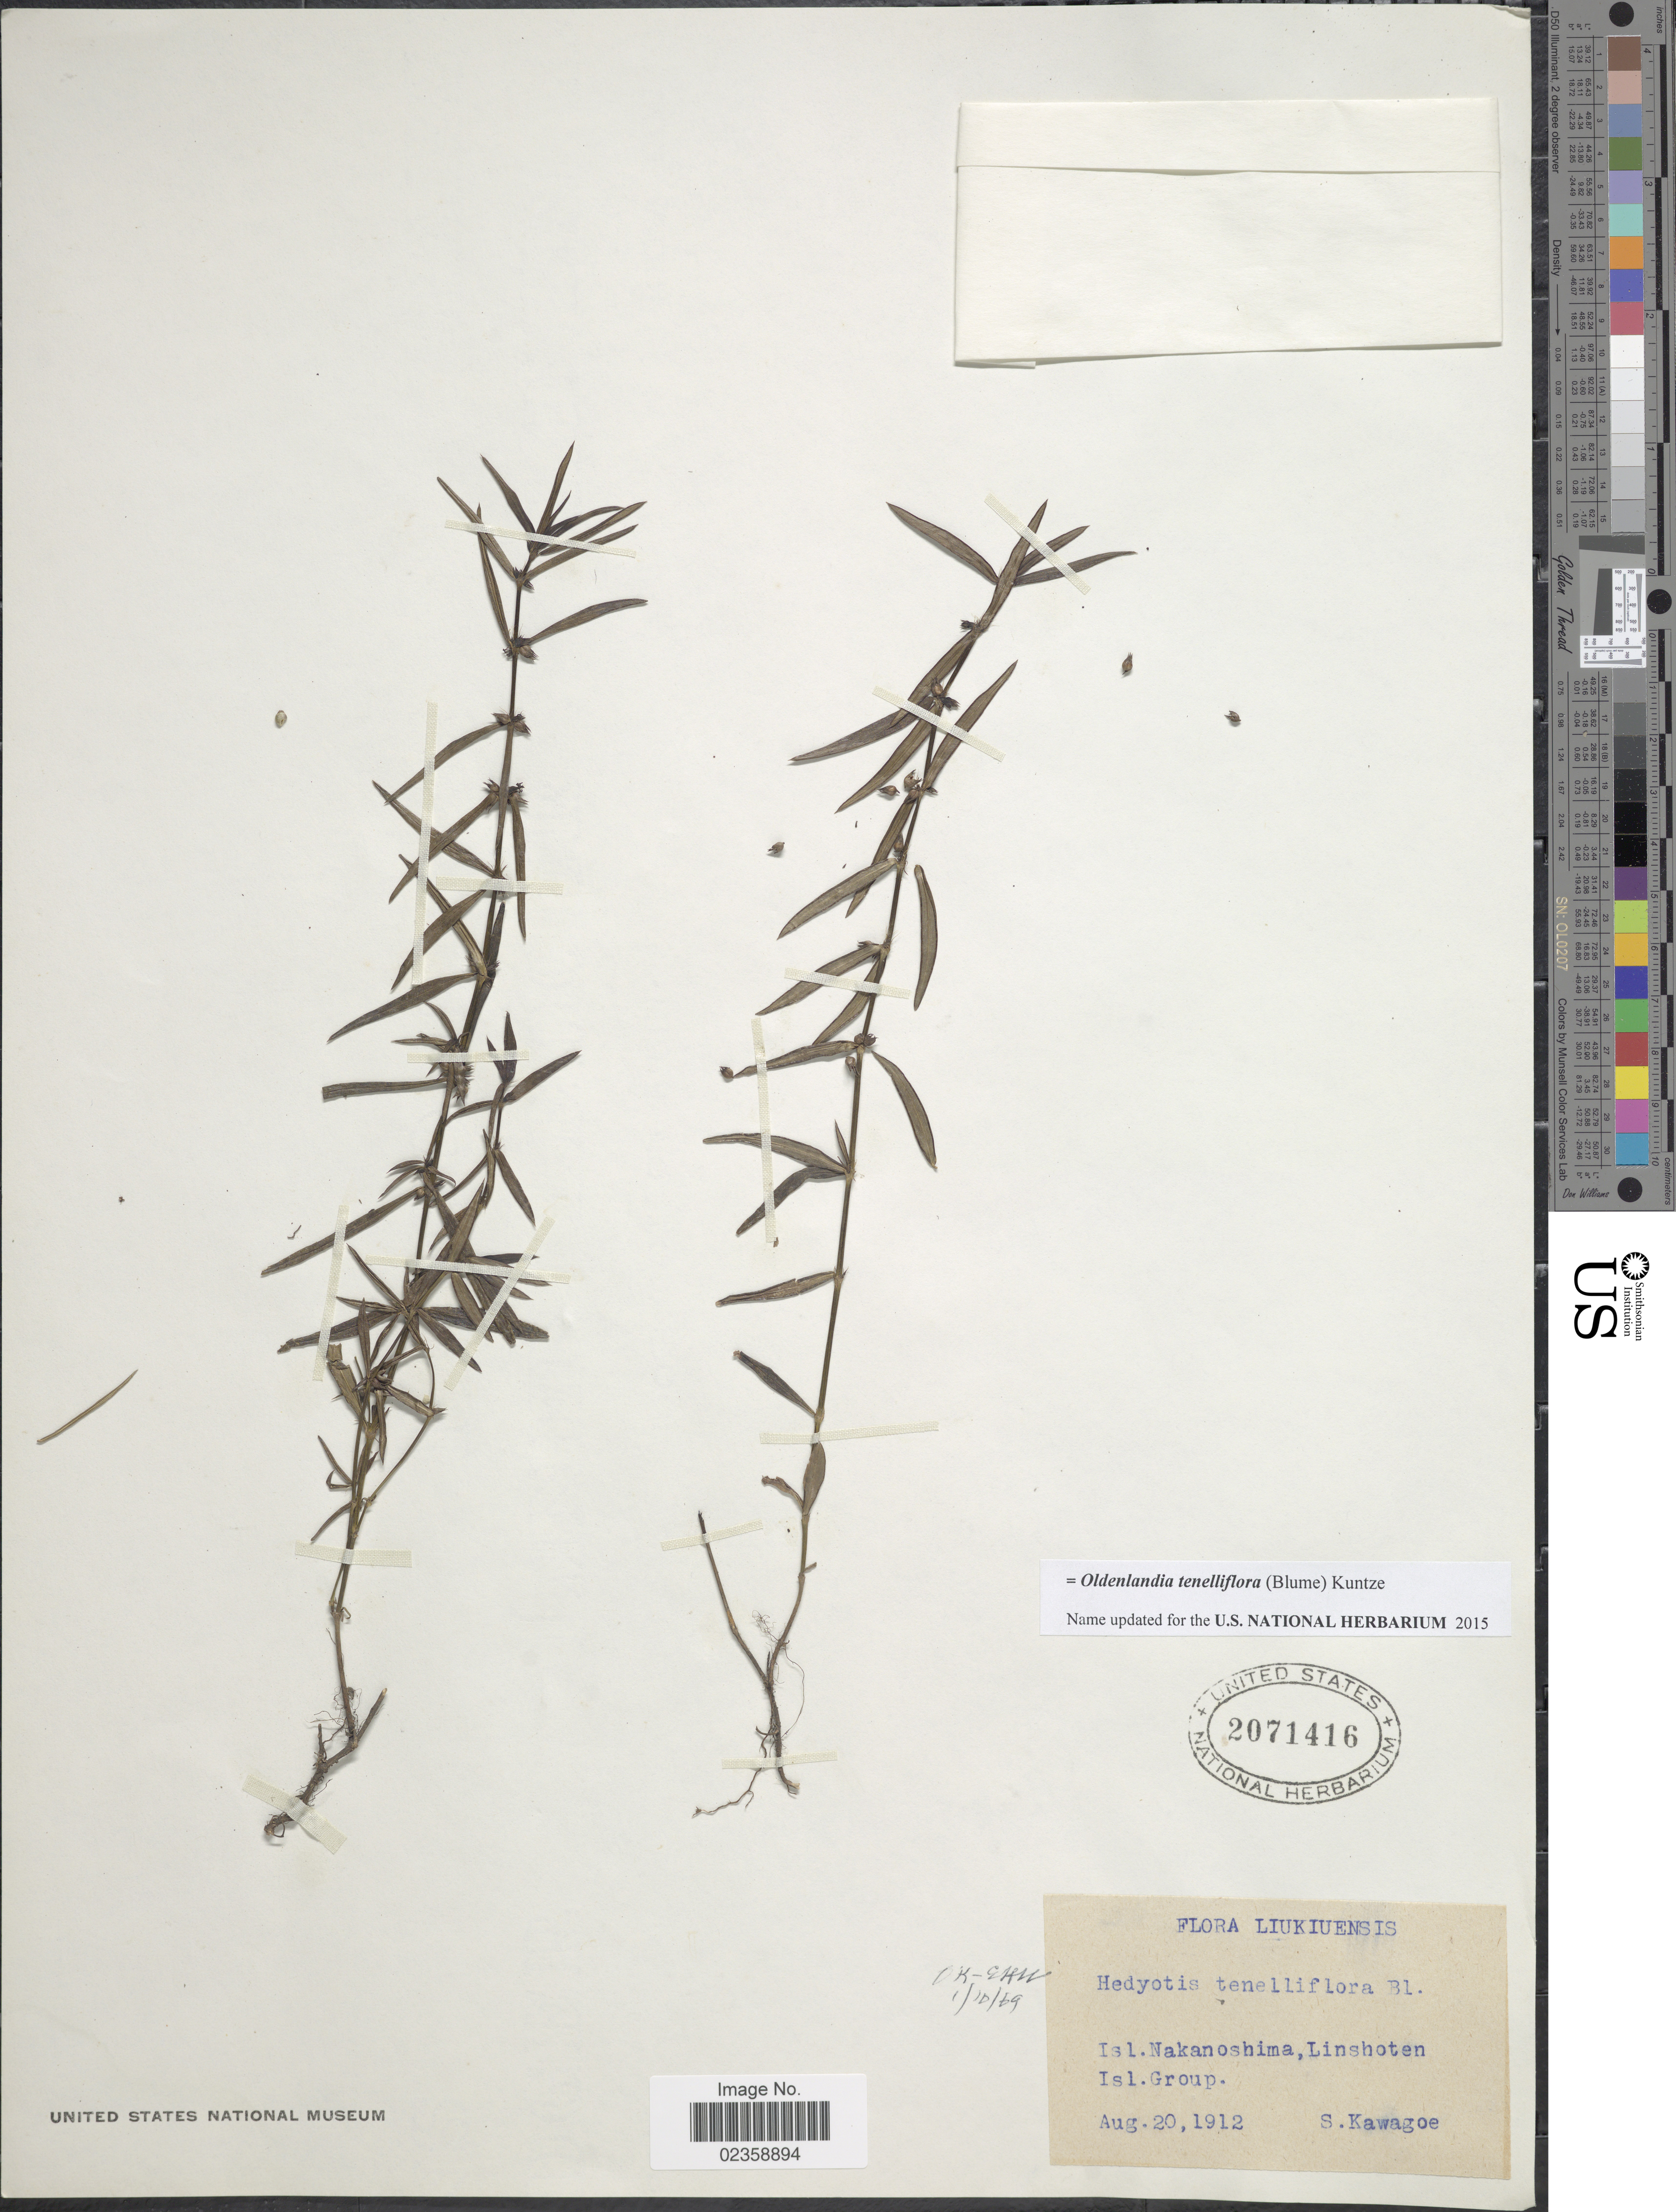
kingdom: Plantae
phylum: Tracheophyta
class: Magnoliopsida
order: Gentianales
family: Rubiaceae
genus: Oldenlandia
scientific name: Oldenlandia tenelliflora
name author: (Blume) Kuntze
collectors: S. Kawagoe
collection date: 1912-08-20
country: Japan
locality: Liukiuensis. Isl. Nakanoshima, Linschoten Isl. Group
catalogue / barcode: US 2071416